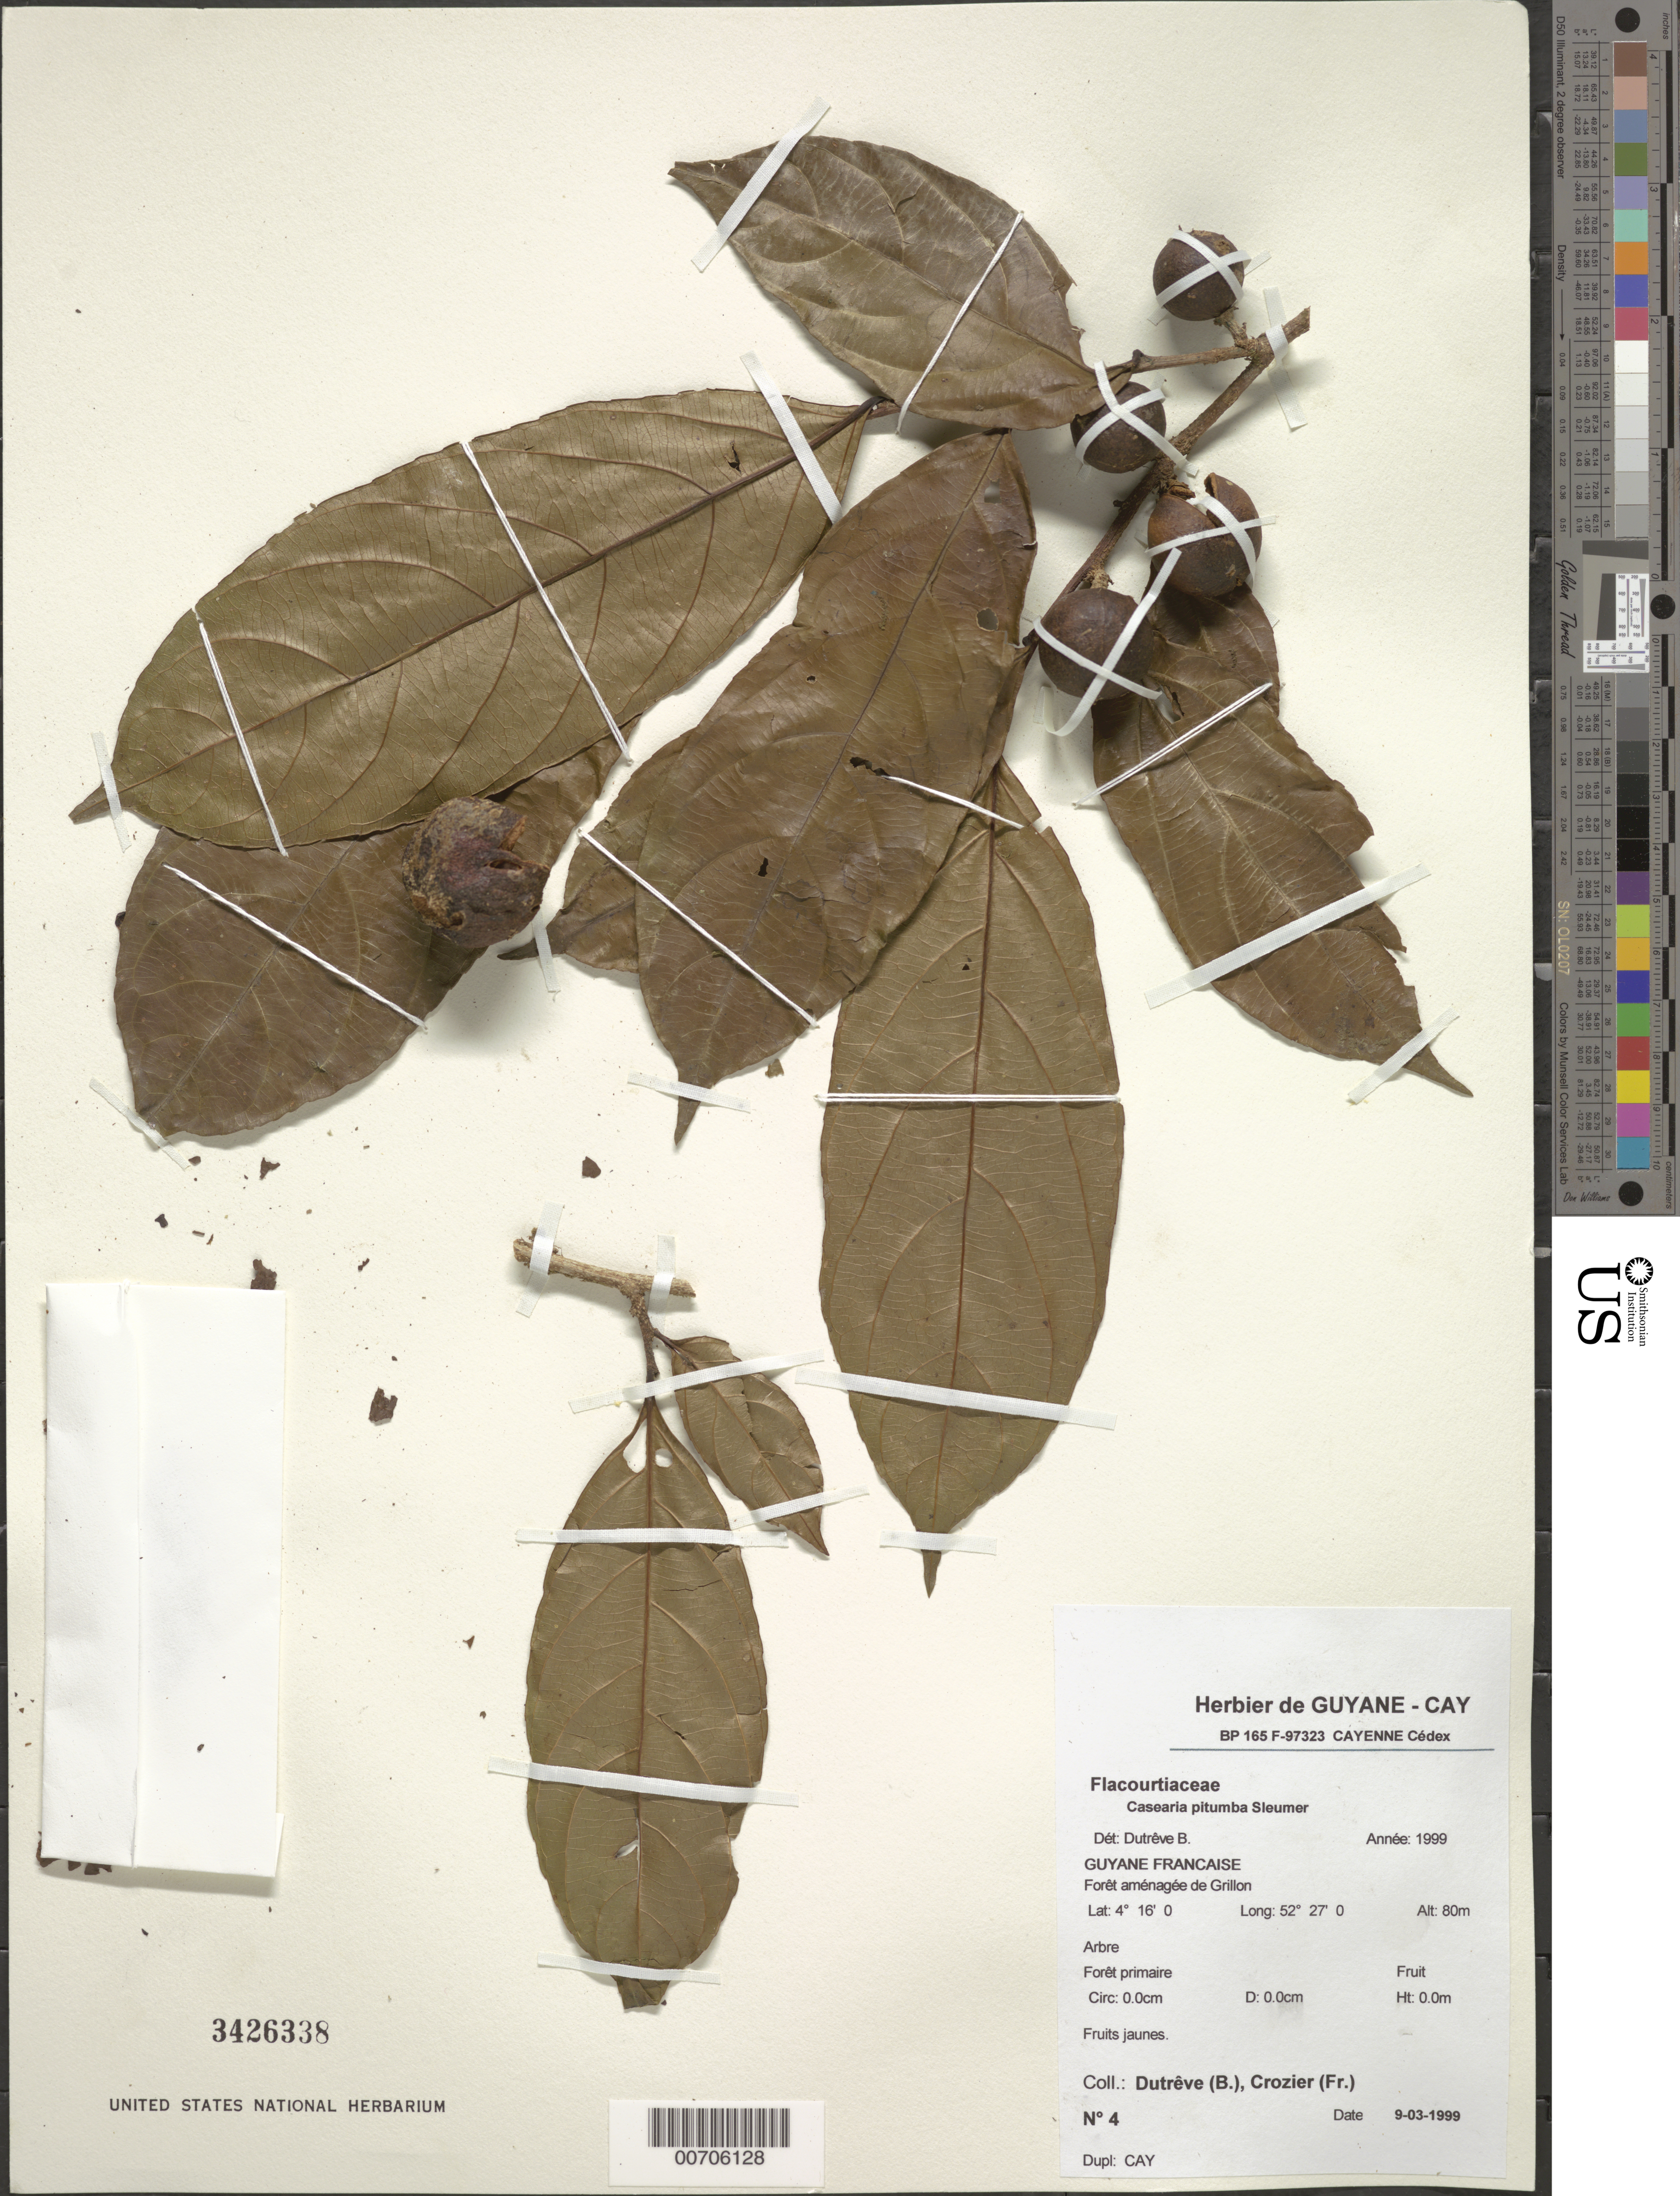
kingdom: Plantae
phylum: Tracheophyta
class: Magnoliopsida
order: Malpighiales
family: Salicaceae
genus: Casearia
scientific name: Casearia pitumba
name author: Sleumer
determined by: Dutrêve, B.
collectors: B. Dutrêve & F. Crozier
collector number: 4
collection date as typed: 9-Mar-99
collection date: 1999-03-09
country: French Guiana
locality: Grillon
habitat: Forêt primaire, aménagée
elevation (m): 80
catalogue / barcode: US 3426338